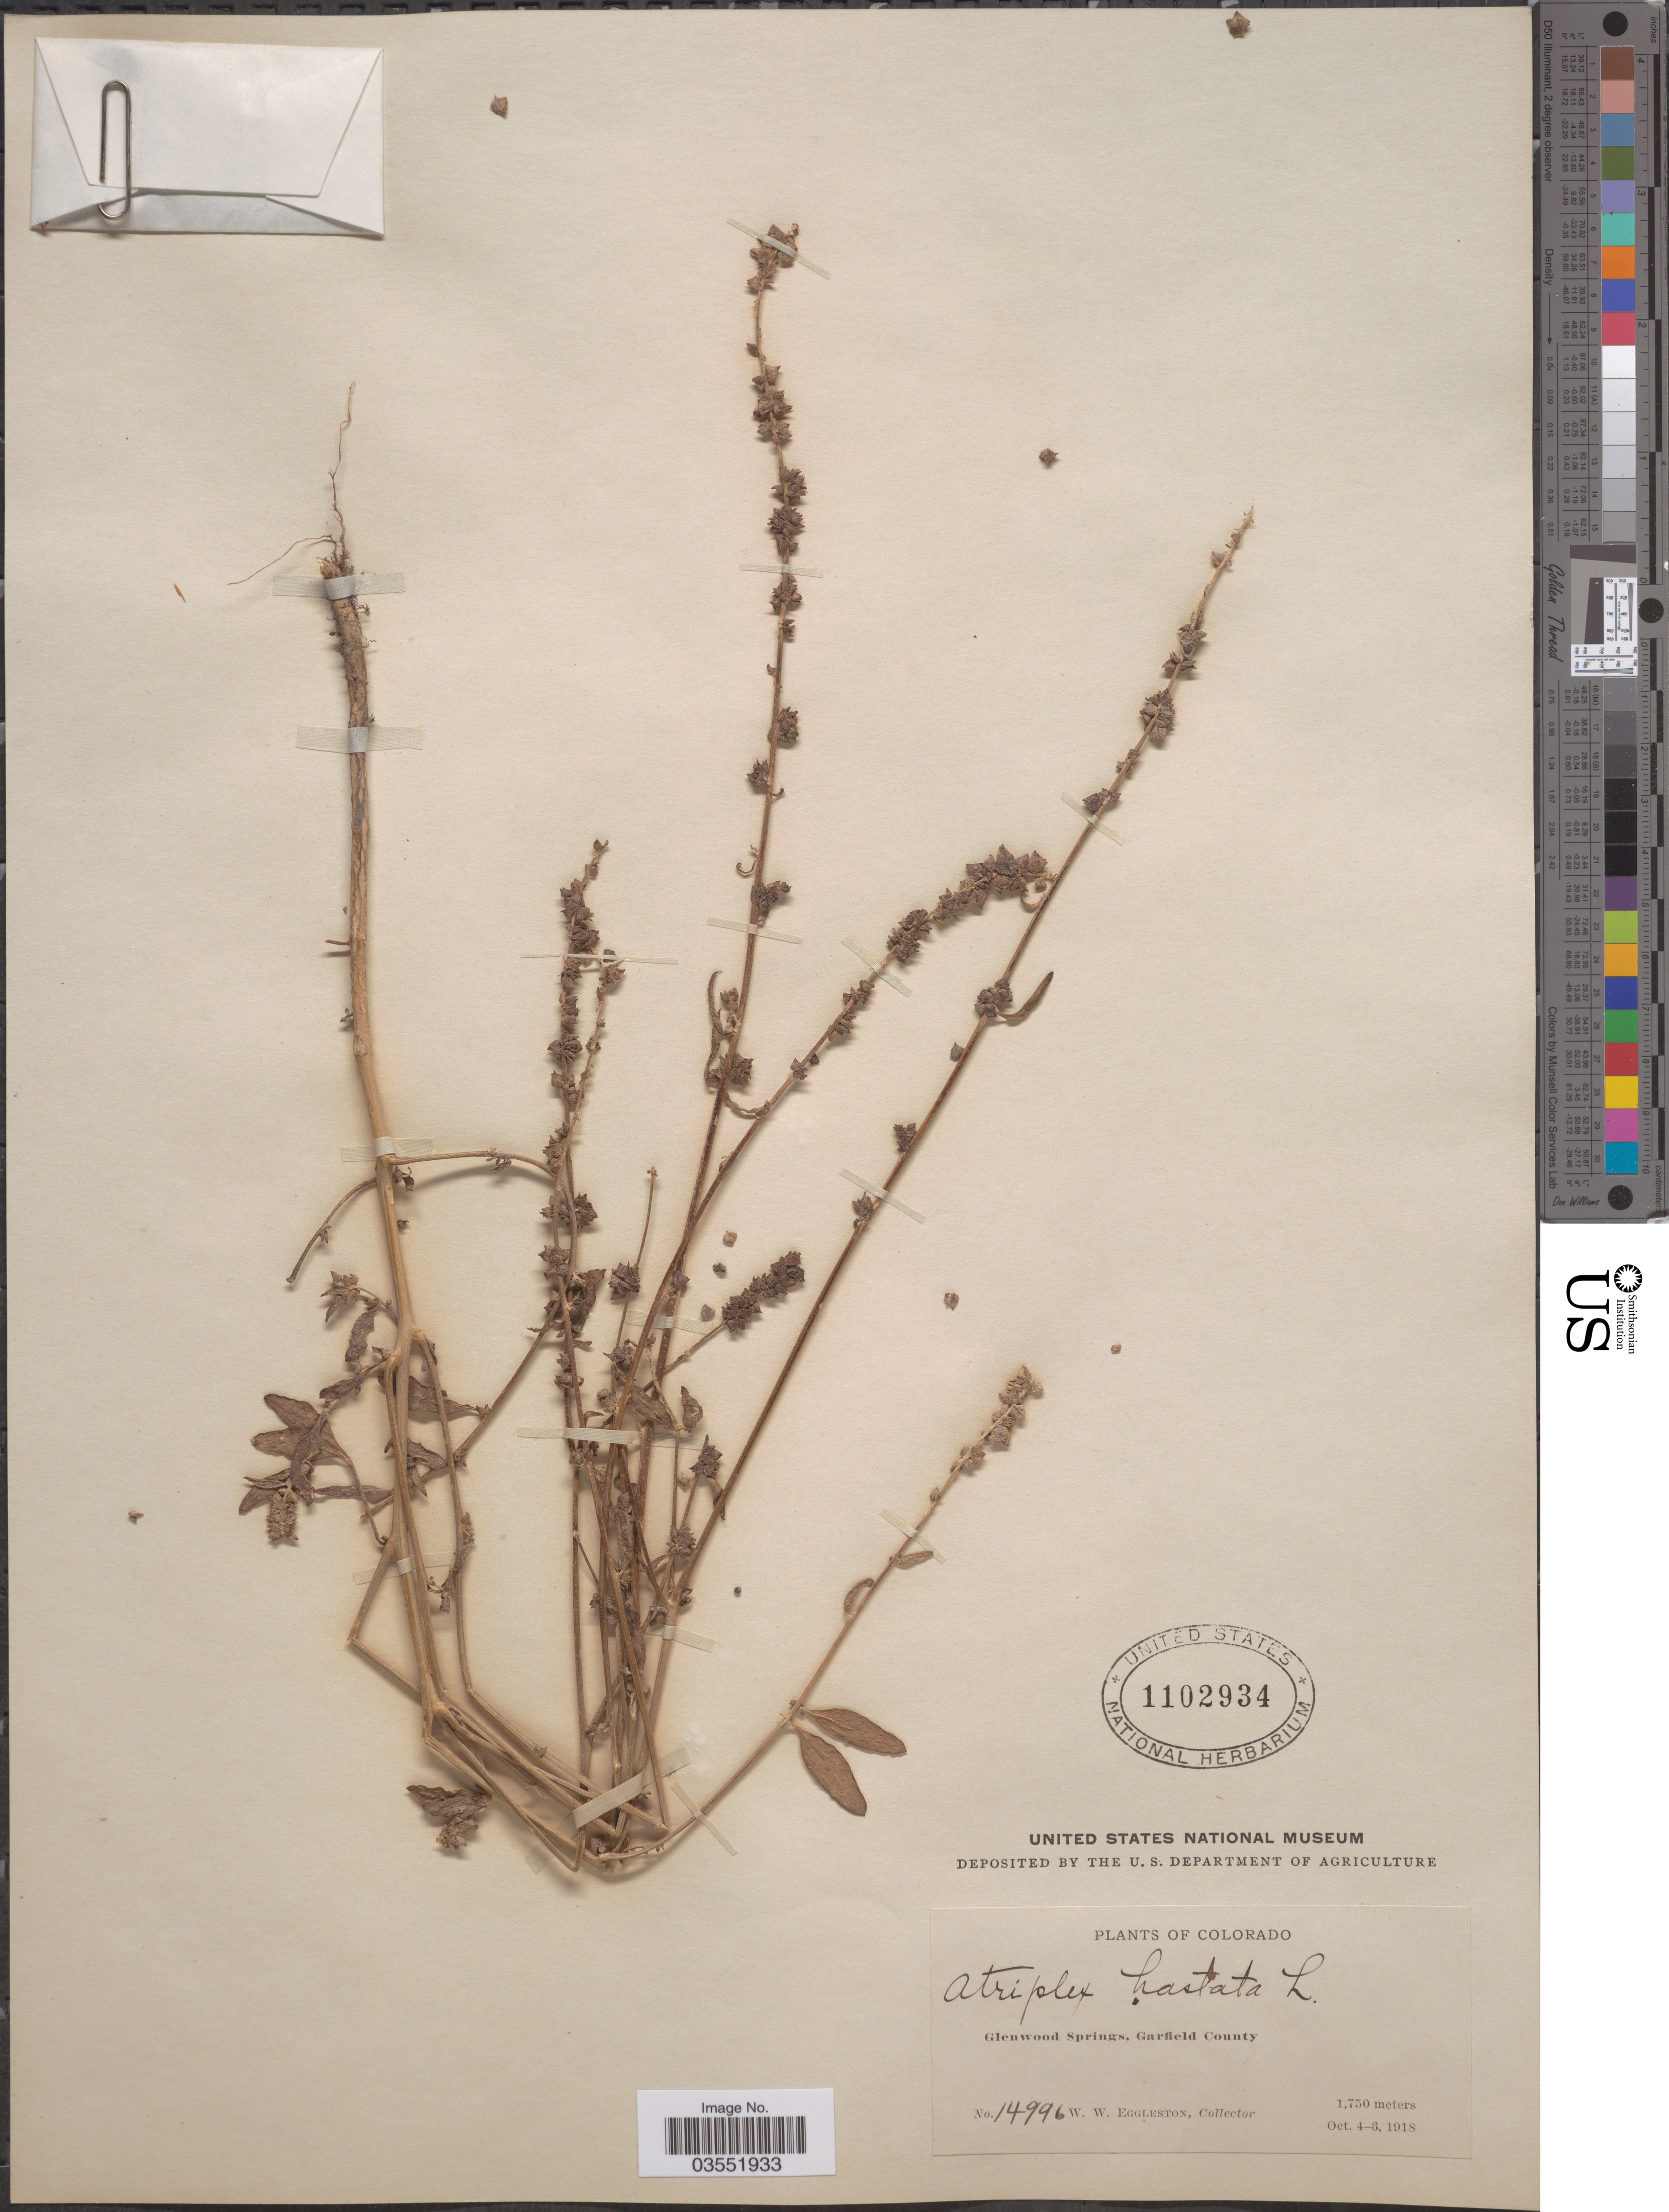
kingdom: Plantae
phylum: Tracheophyta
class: Magnoliopsida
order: Caryophyllales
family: Amaranthaceae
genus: Atriplex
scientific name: Atriplex hastata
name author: L.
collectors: W. W. Eggleston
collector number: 14996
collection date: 1918-10-04/1918-10-06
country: United States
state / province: Colorado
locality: Glenwood Springs, Garfield County.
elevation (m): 1750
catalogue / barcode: US 1102934